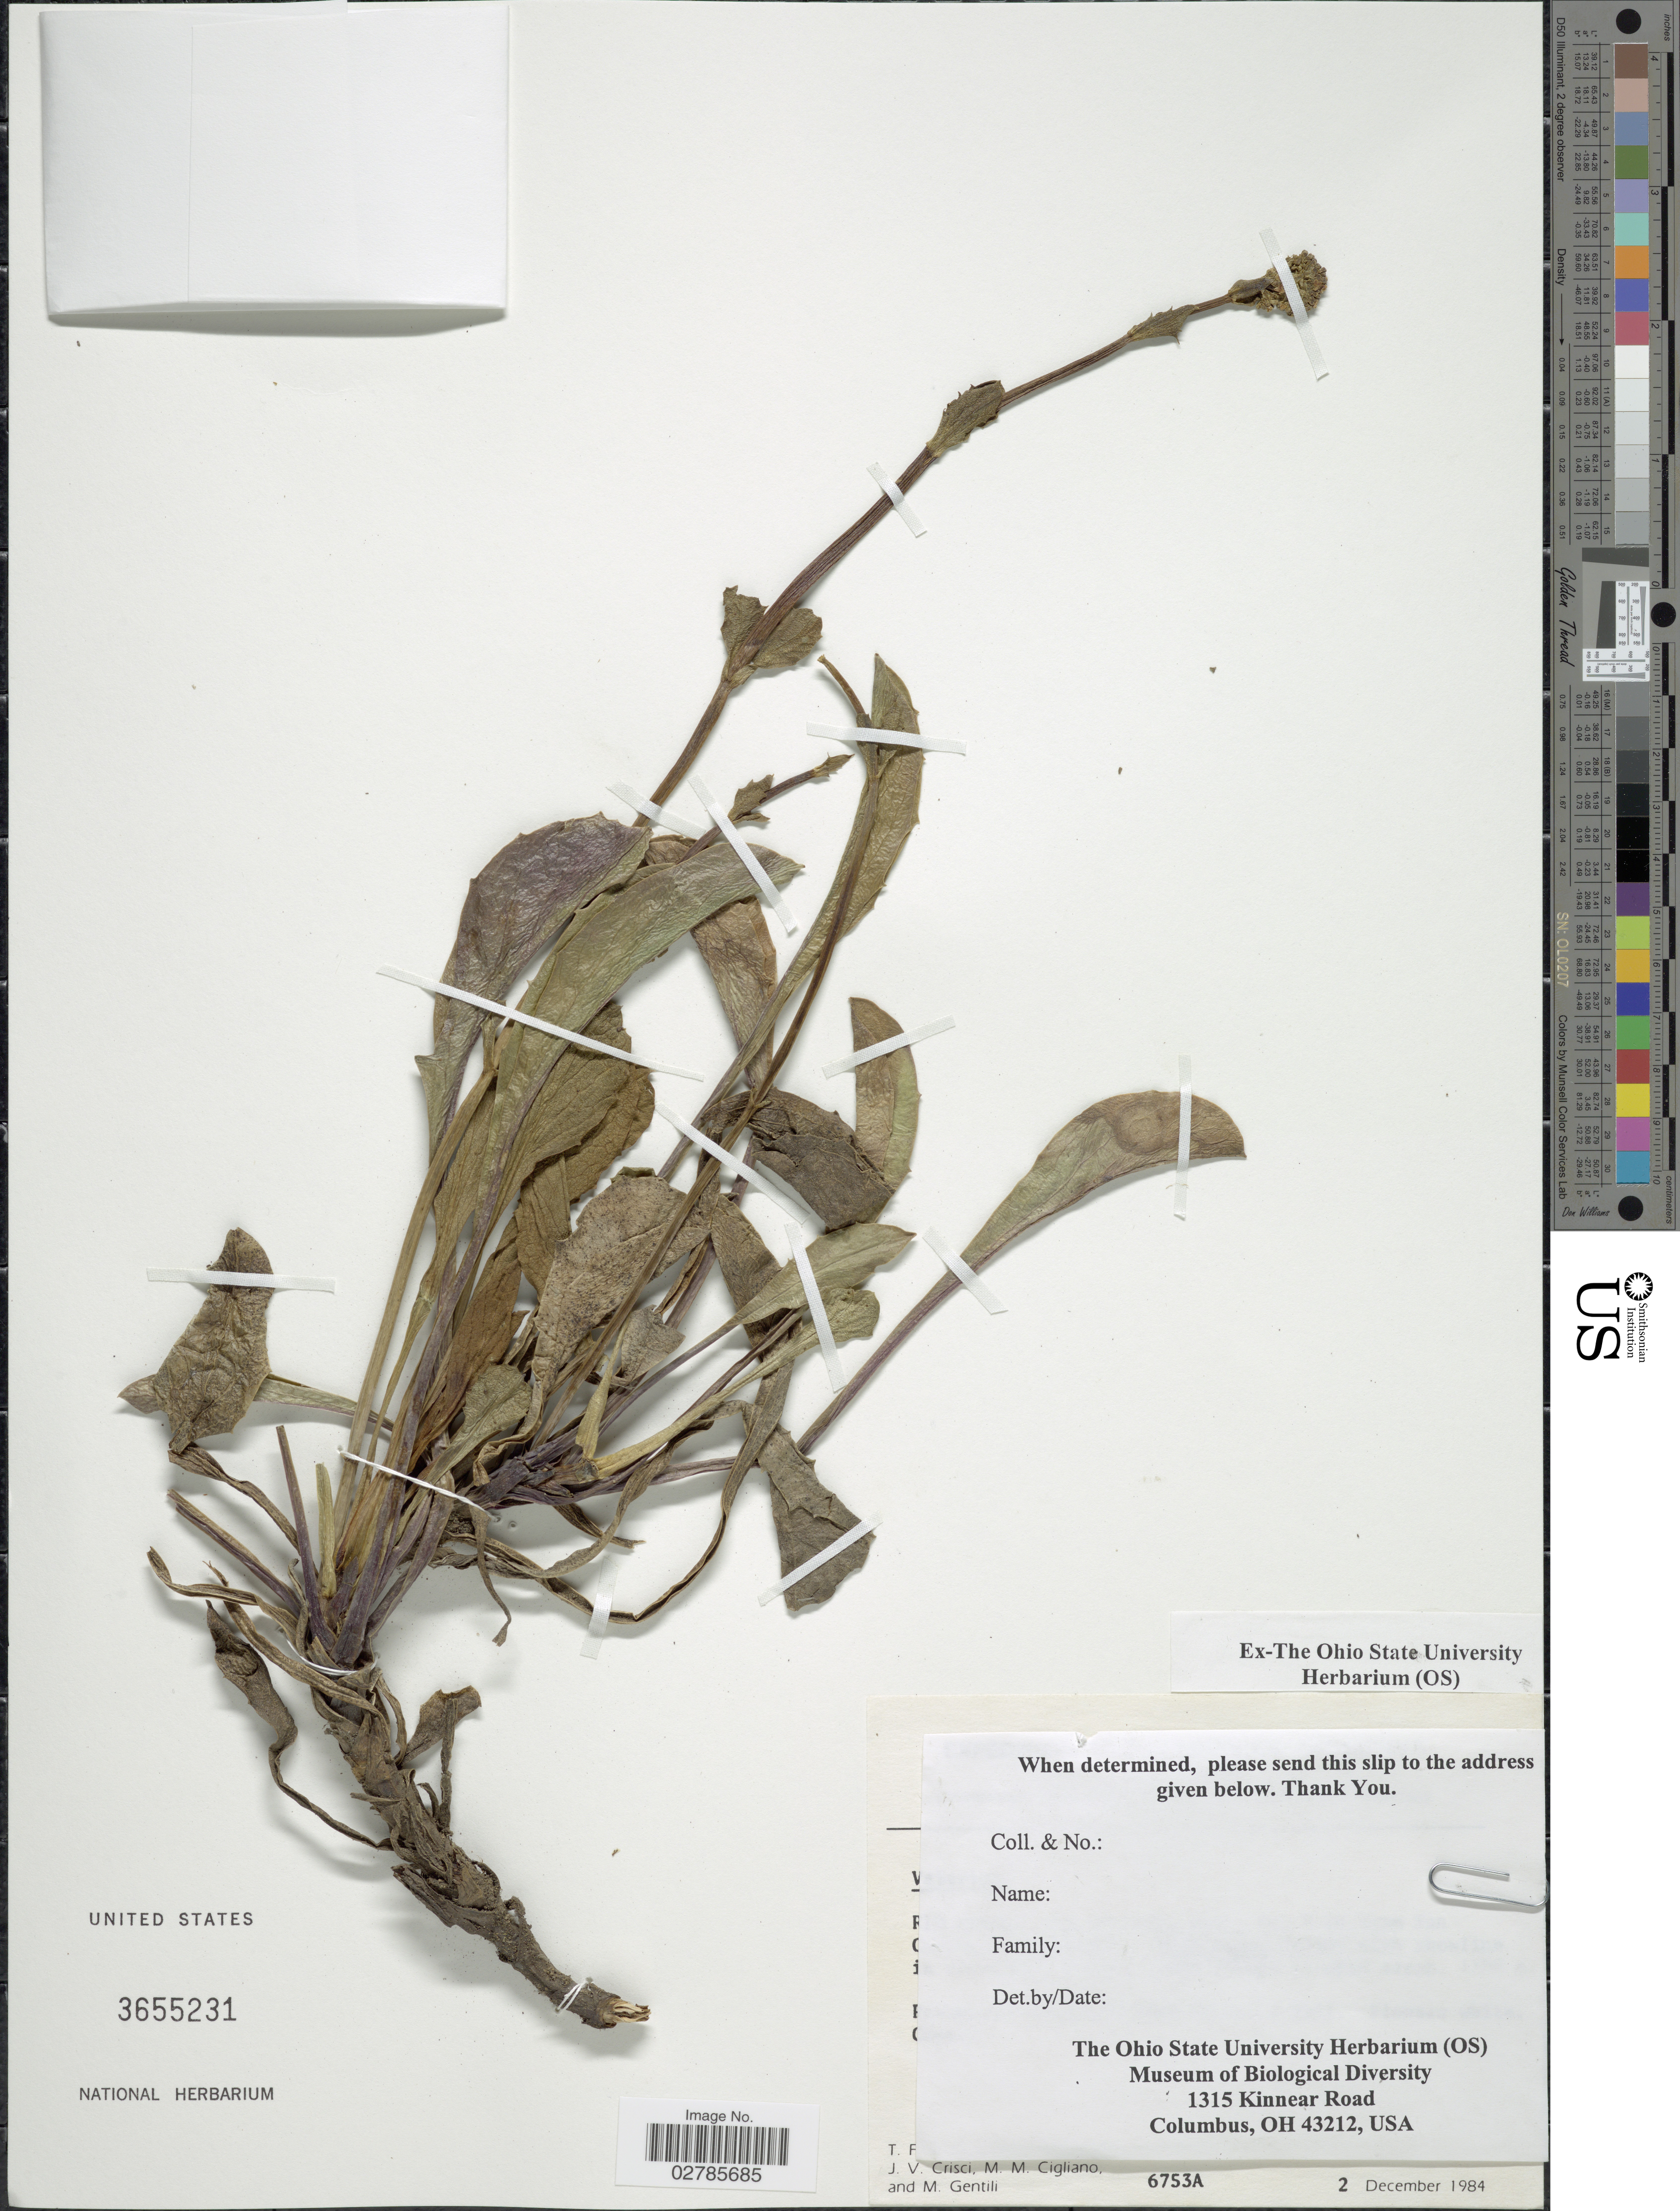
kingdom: Plantae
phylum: Tracheophyta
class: Magnoliopsida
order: Dipsacales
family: Caprifoliaceae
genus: Valeriana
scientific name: Valeriana sp.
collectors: T. F., J. Crisci, M. Cigliano & M. Gentili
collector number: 6753A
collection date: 1984-12-02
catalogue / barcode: US 3655231